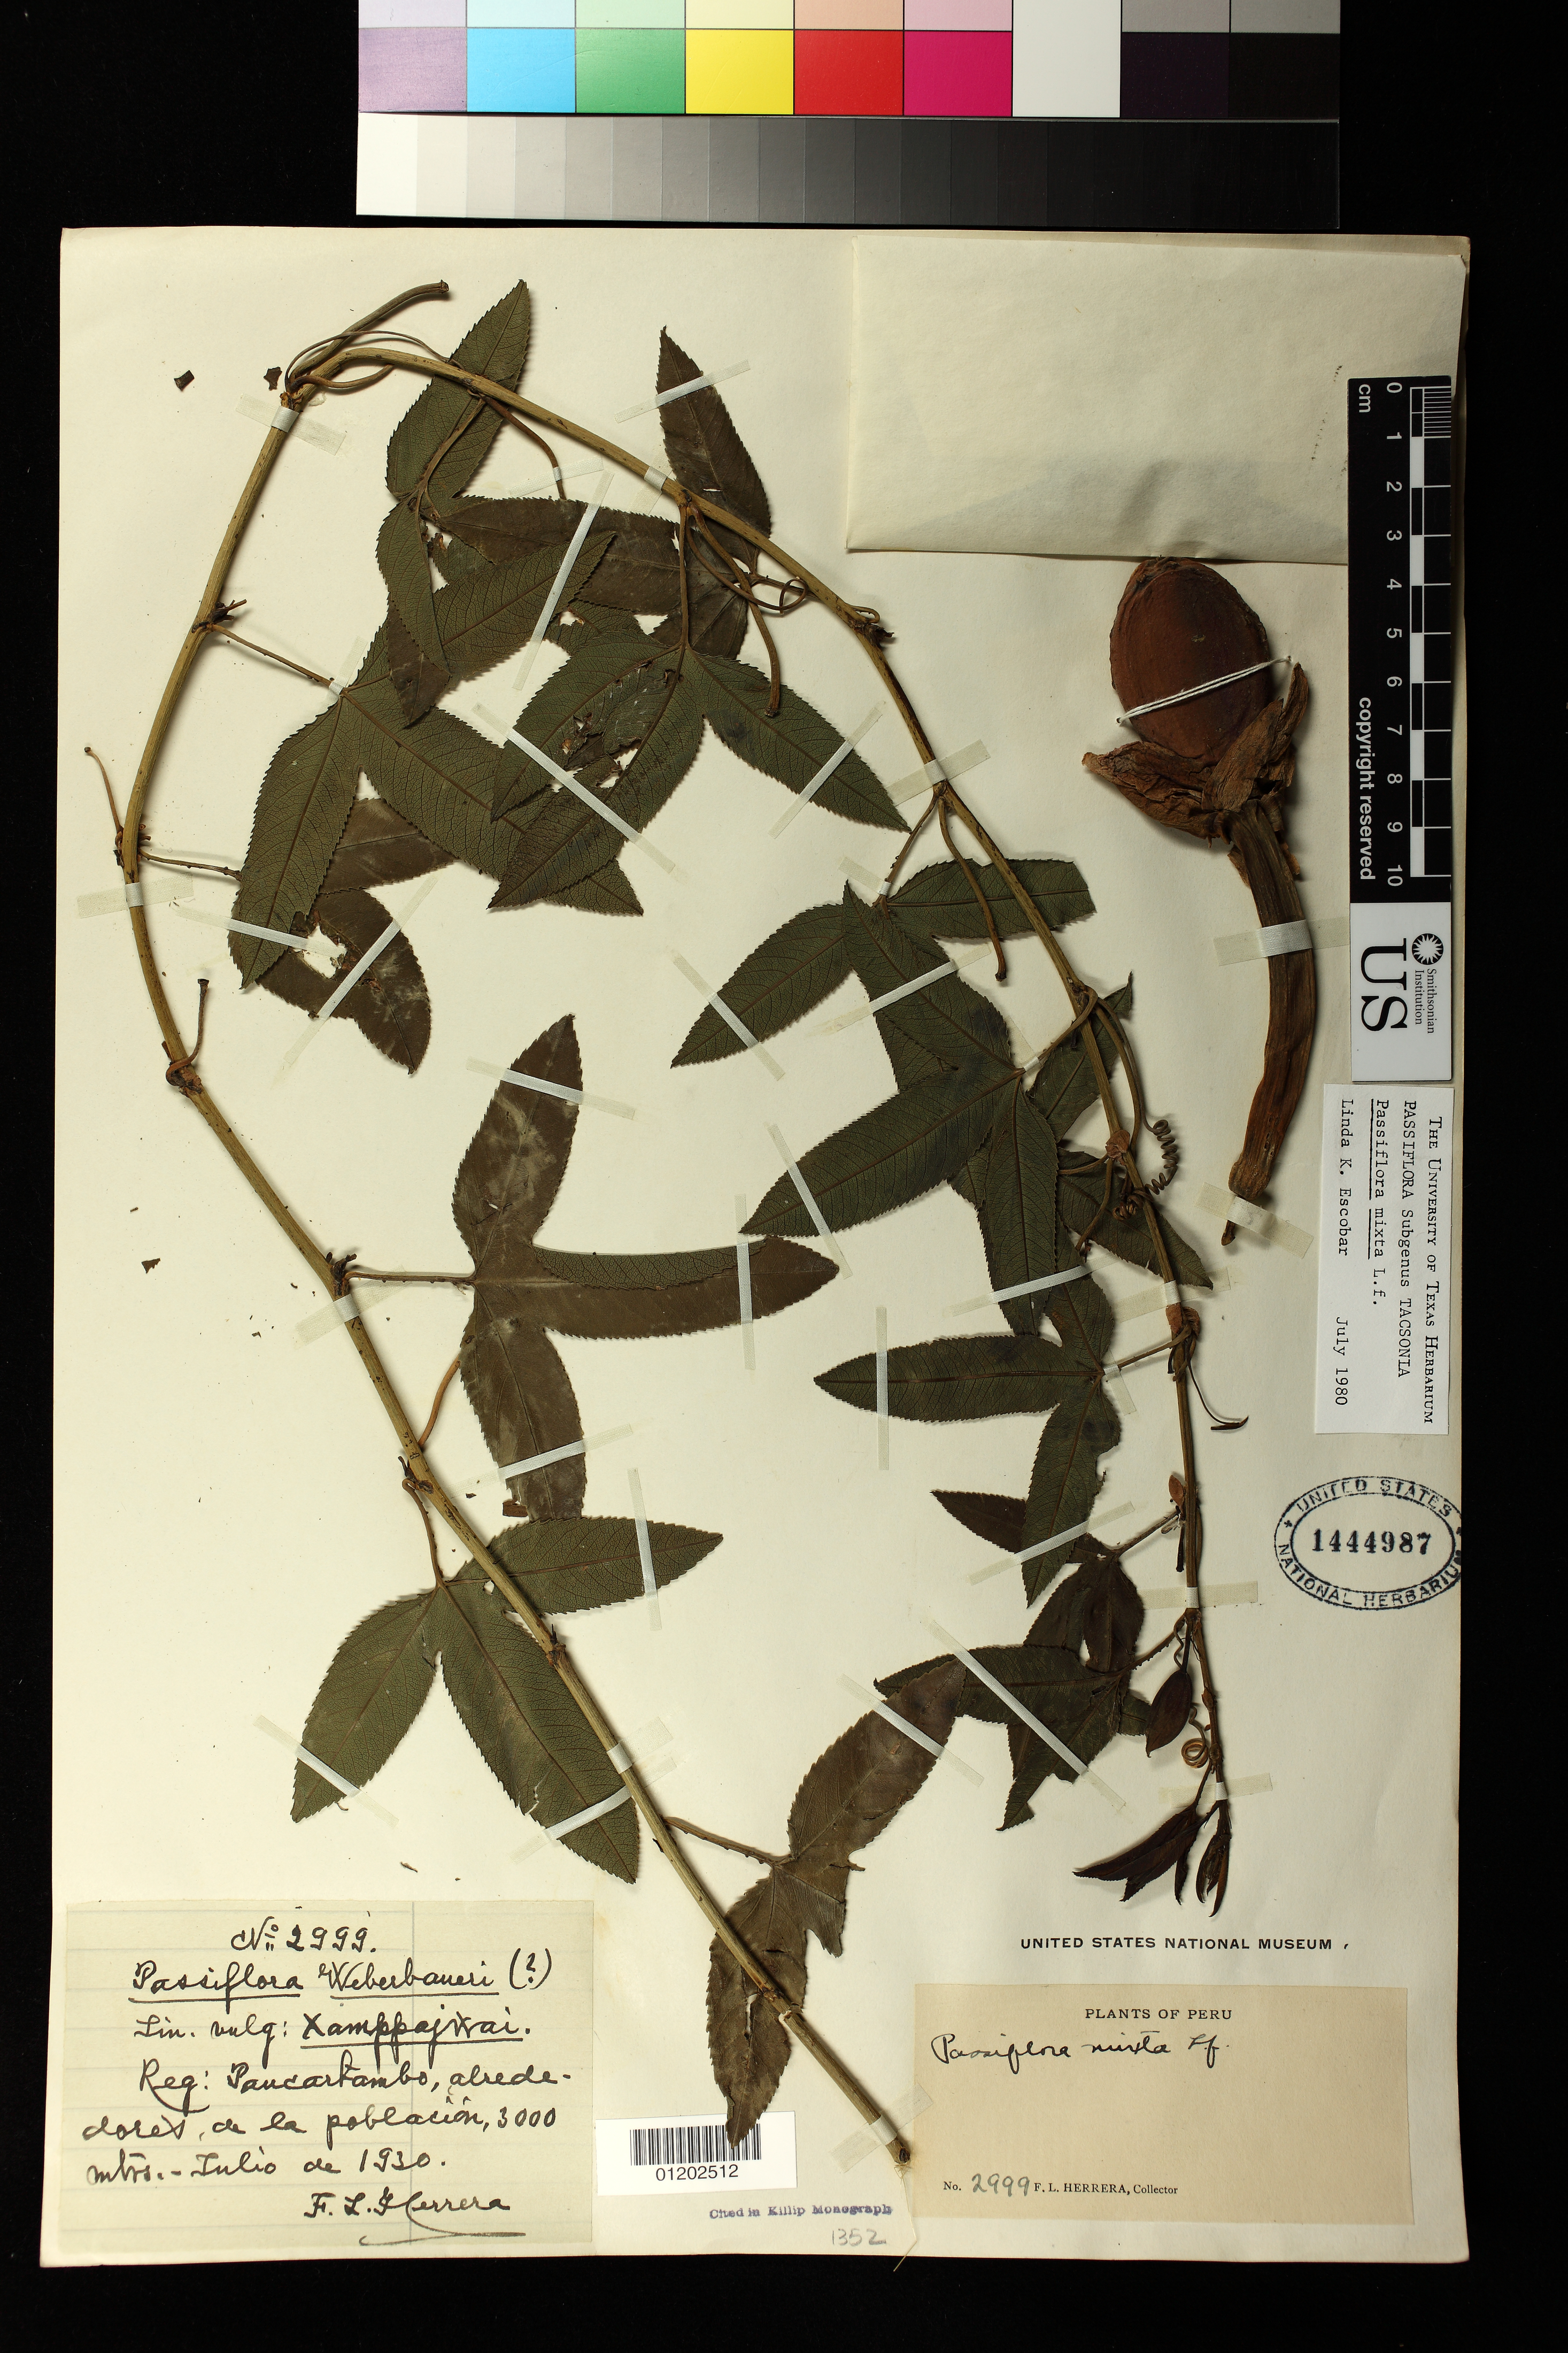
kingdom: Plantae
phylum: Tracheophyta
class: Magnoliopsida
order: Malpighiales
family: Passifloraceae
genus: Passiflora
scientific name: Passiflora mixta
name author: L. f.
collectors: F. L. Herrera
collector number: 2999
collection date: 1930-07-01/1930-07-31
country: Peru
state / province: Cusco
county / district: Paucartambo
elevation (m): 3000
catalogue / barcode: US 1444987